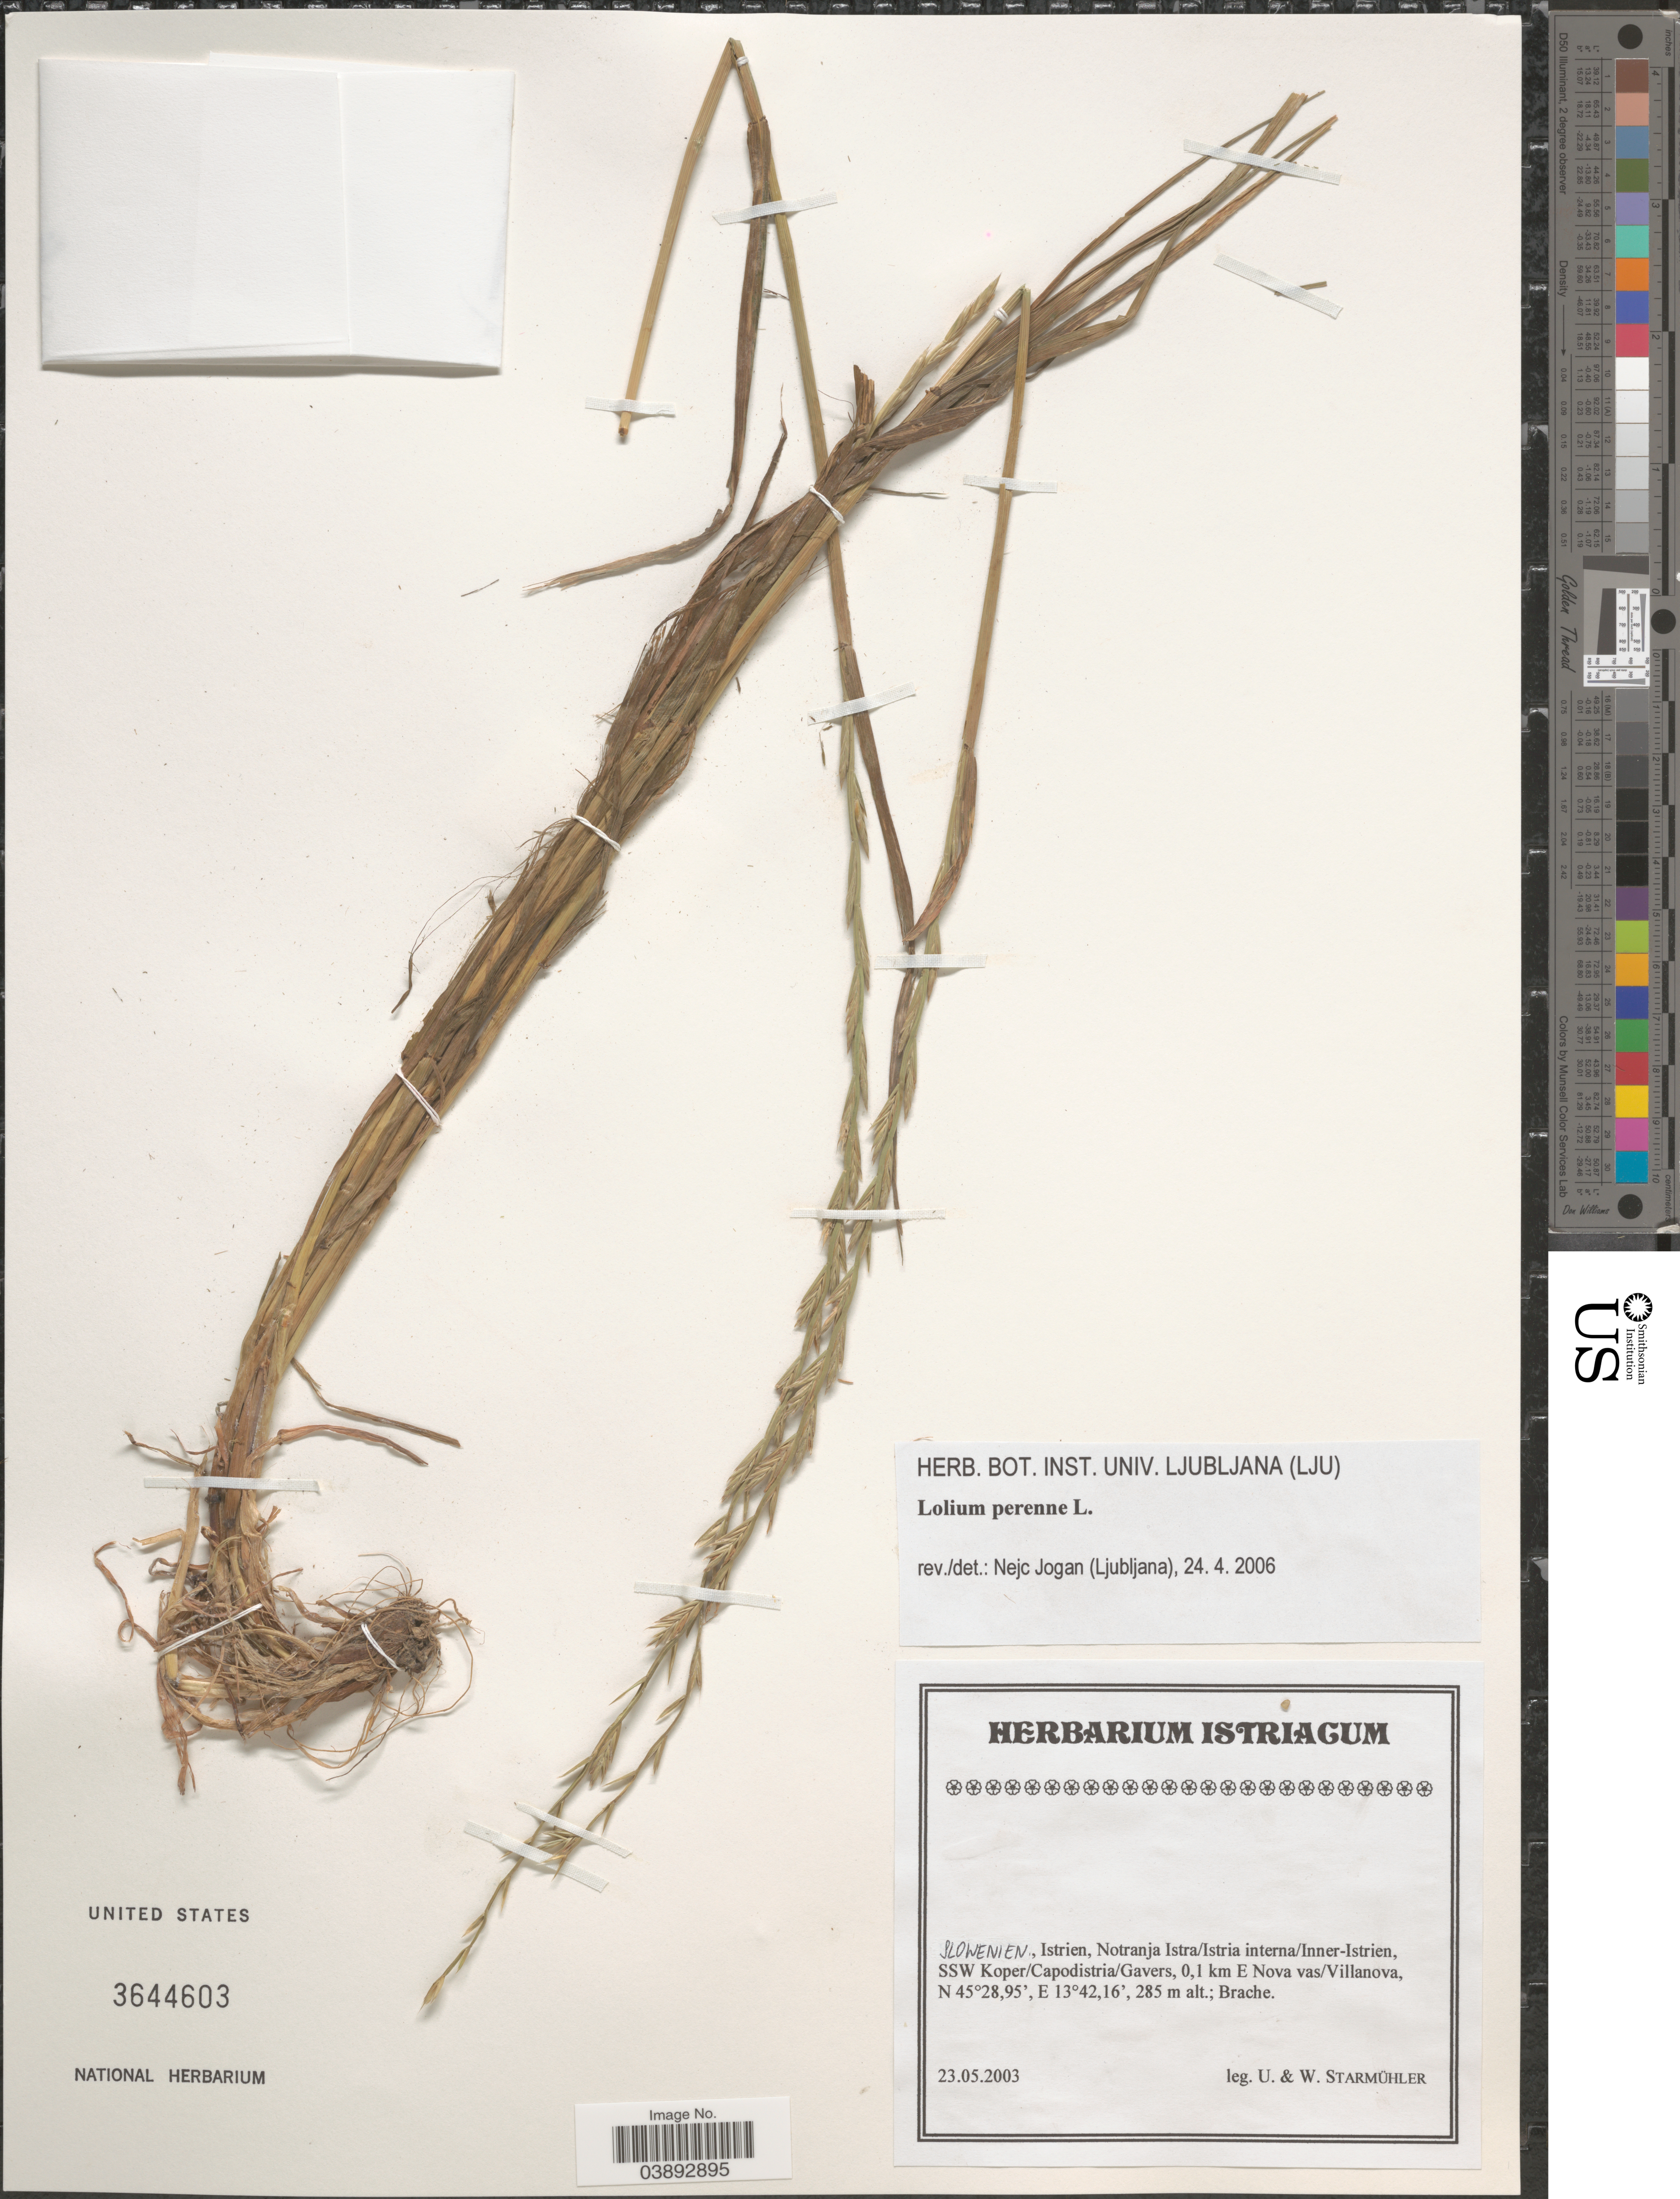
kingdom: Plantae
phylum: Tracheophyta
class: Liliopsida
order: Poales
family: Poaceae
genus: Lolium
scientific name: Lolium perenne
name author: L.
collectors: U. Starmuhler & W. Starmühler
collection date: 2003-05-23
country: Croatia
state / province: Istria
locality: Slowenien, Istrien, Notranja Istra/Istria interna/Inner-Istrien, SSW Koper/Capodistria/Gavers, 011 km E Nova vas/Villanova.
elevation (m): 285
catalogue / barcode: US 3644603